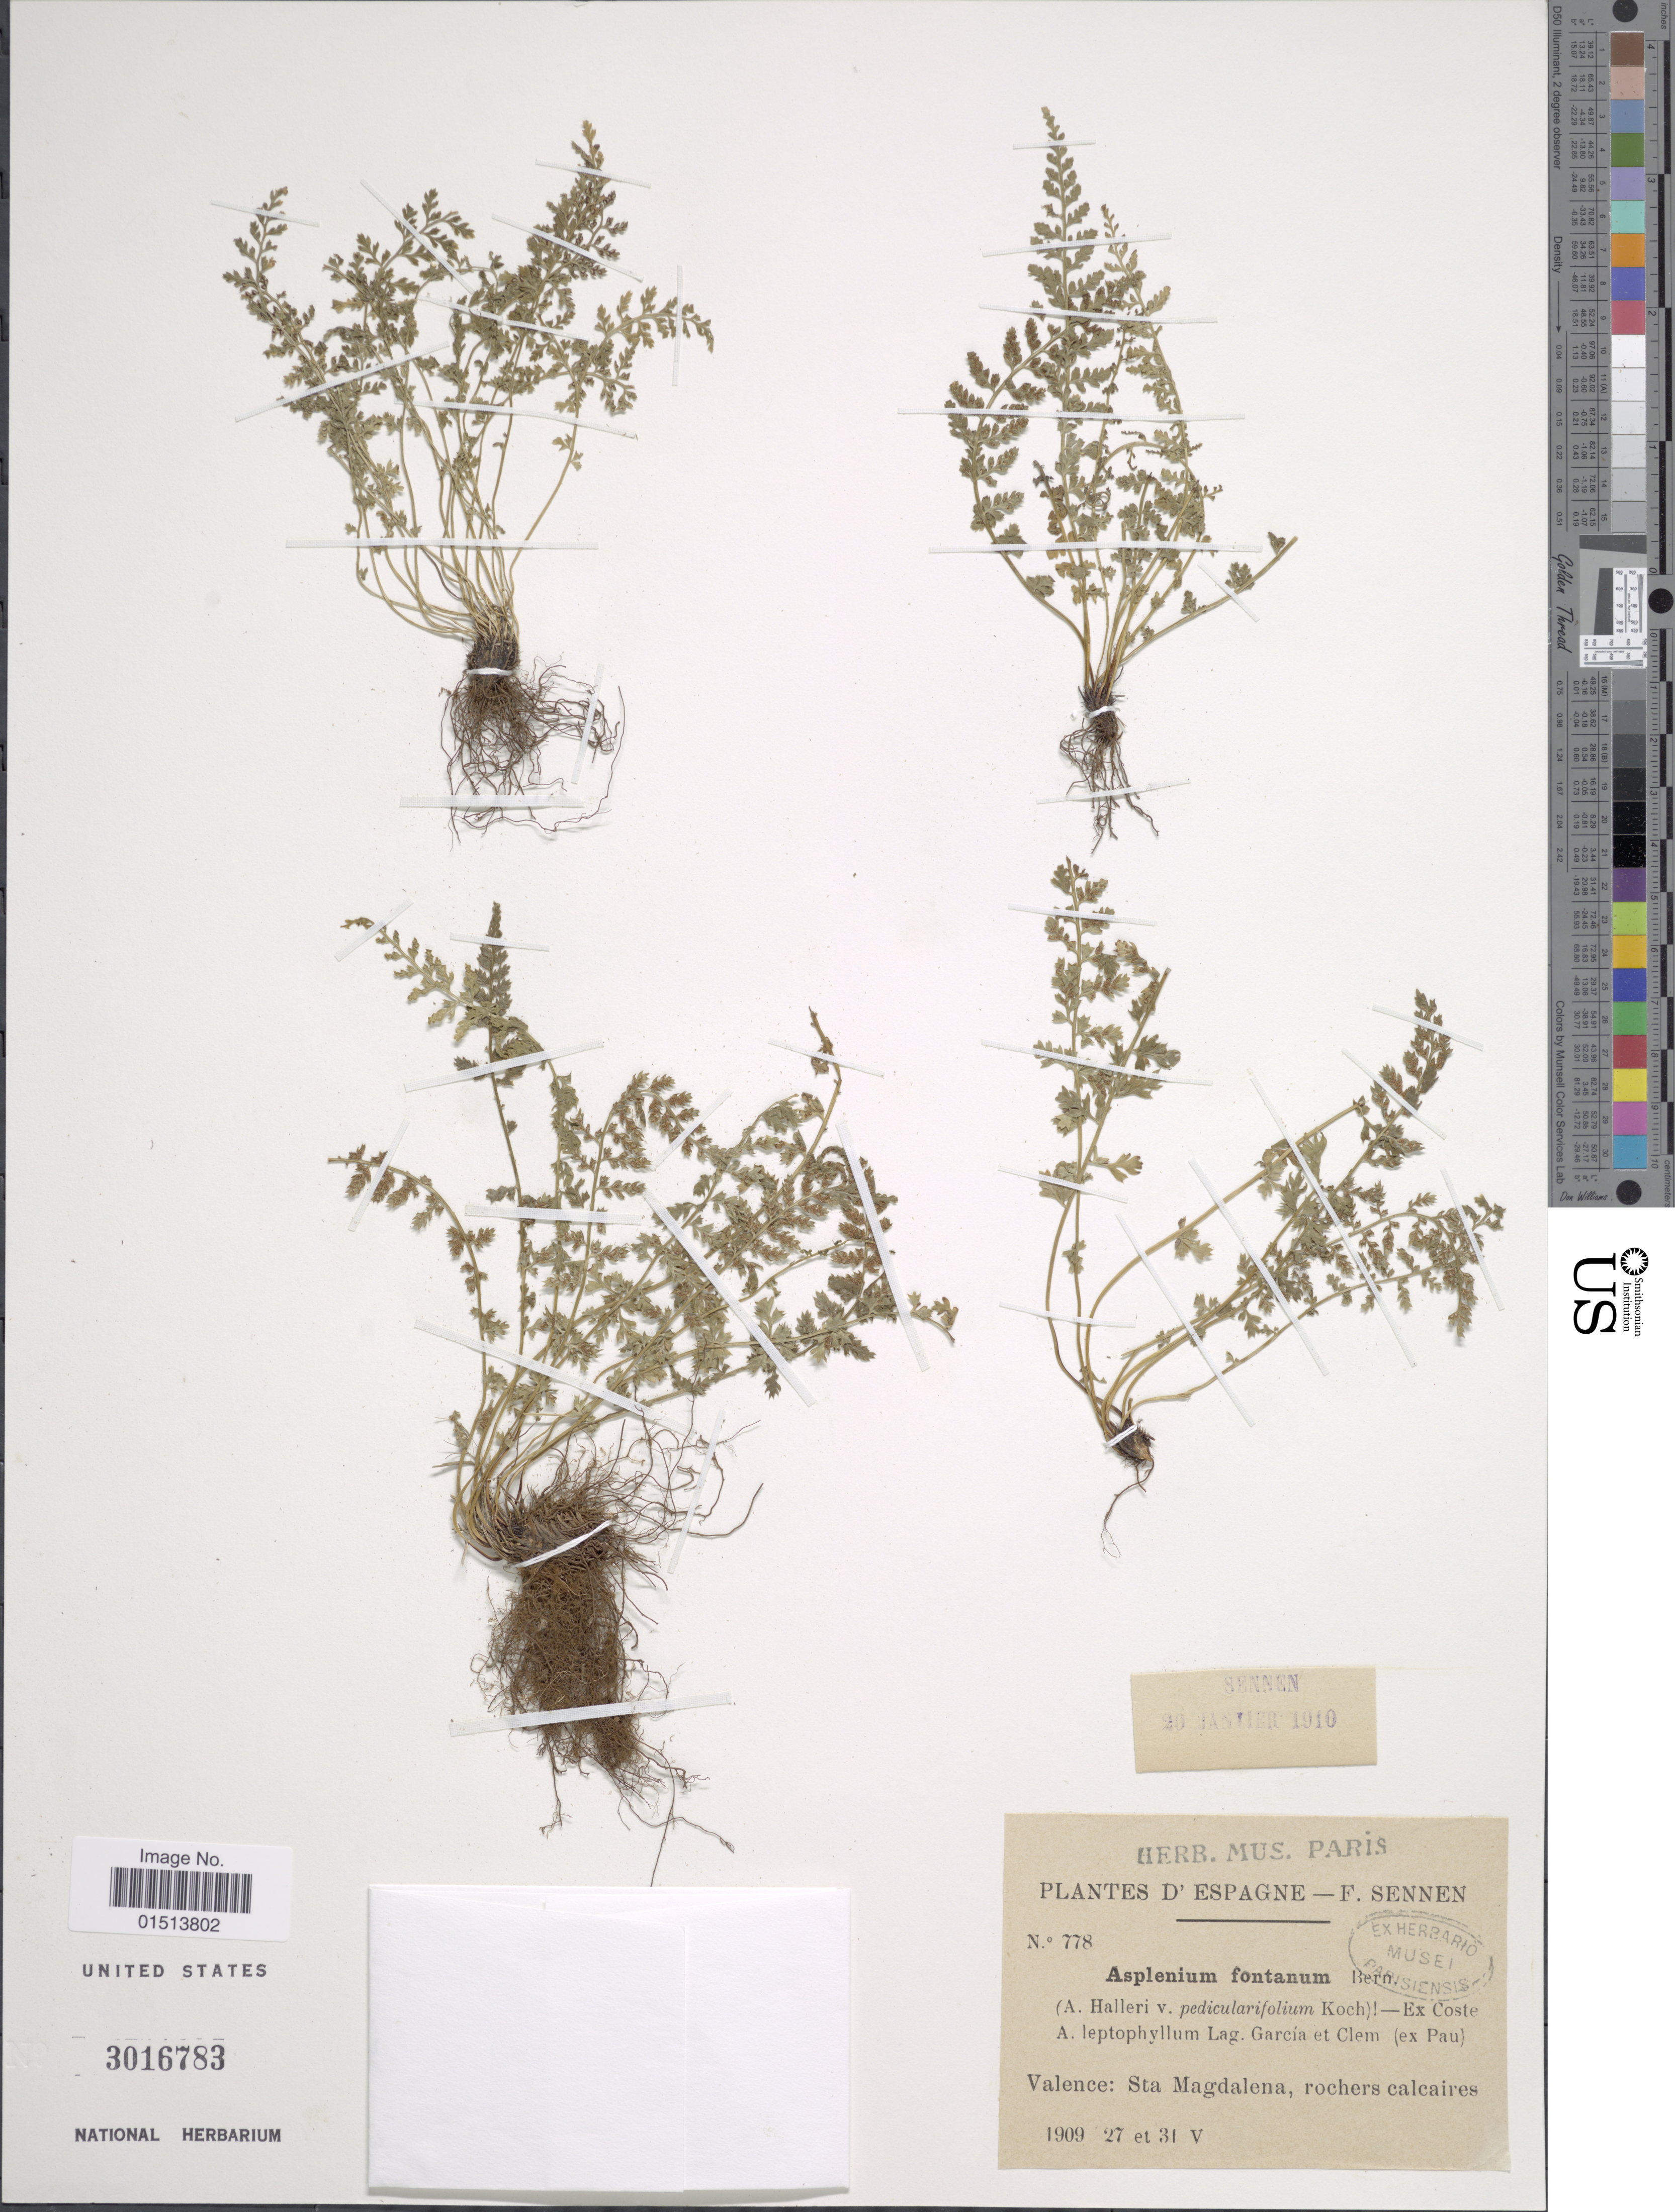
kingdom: Plantae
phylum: Tracheophyta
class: Polypodiopsida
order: Polypodiales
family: Aspleniaceae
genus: Asplenium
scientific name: Asplenium fontanum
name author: (L.) Bernh.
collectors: E. Sennen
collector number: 778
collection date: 1909-05-27/1909-05-31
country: Spain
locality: Valence: Sta Magdalena, rochers calcaires.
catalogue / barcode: US 3016783